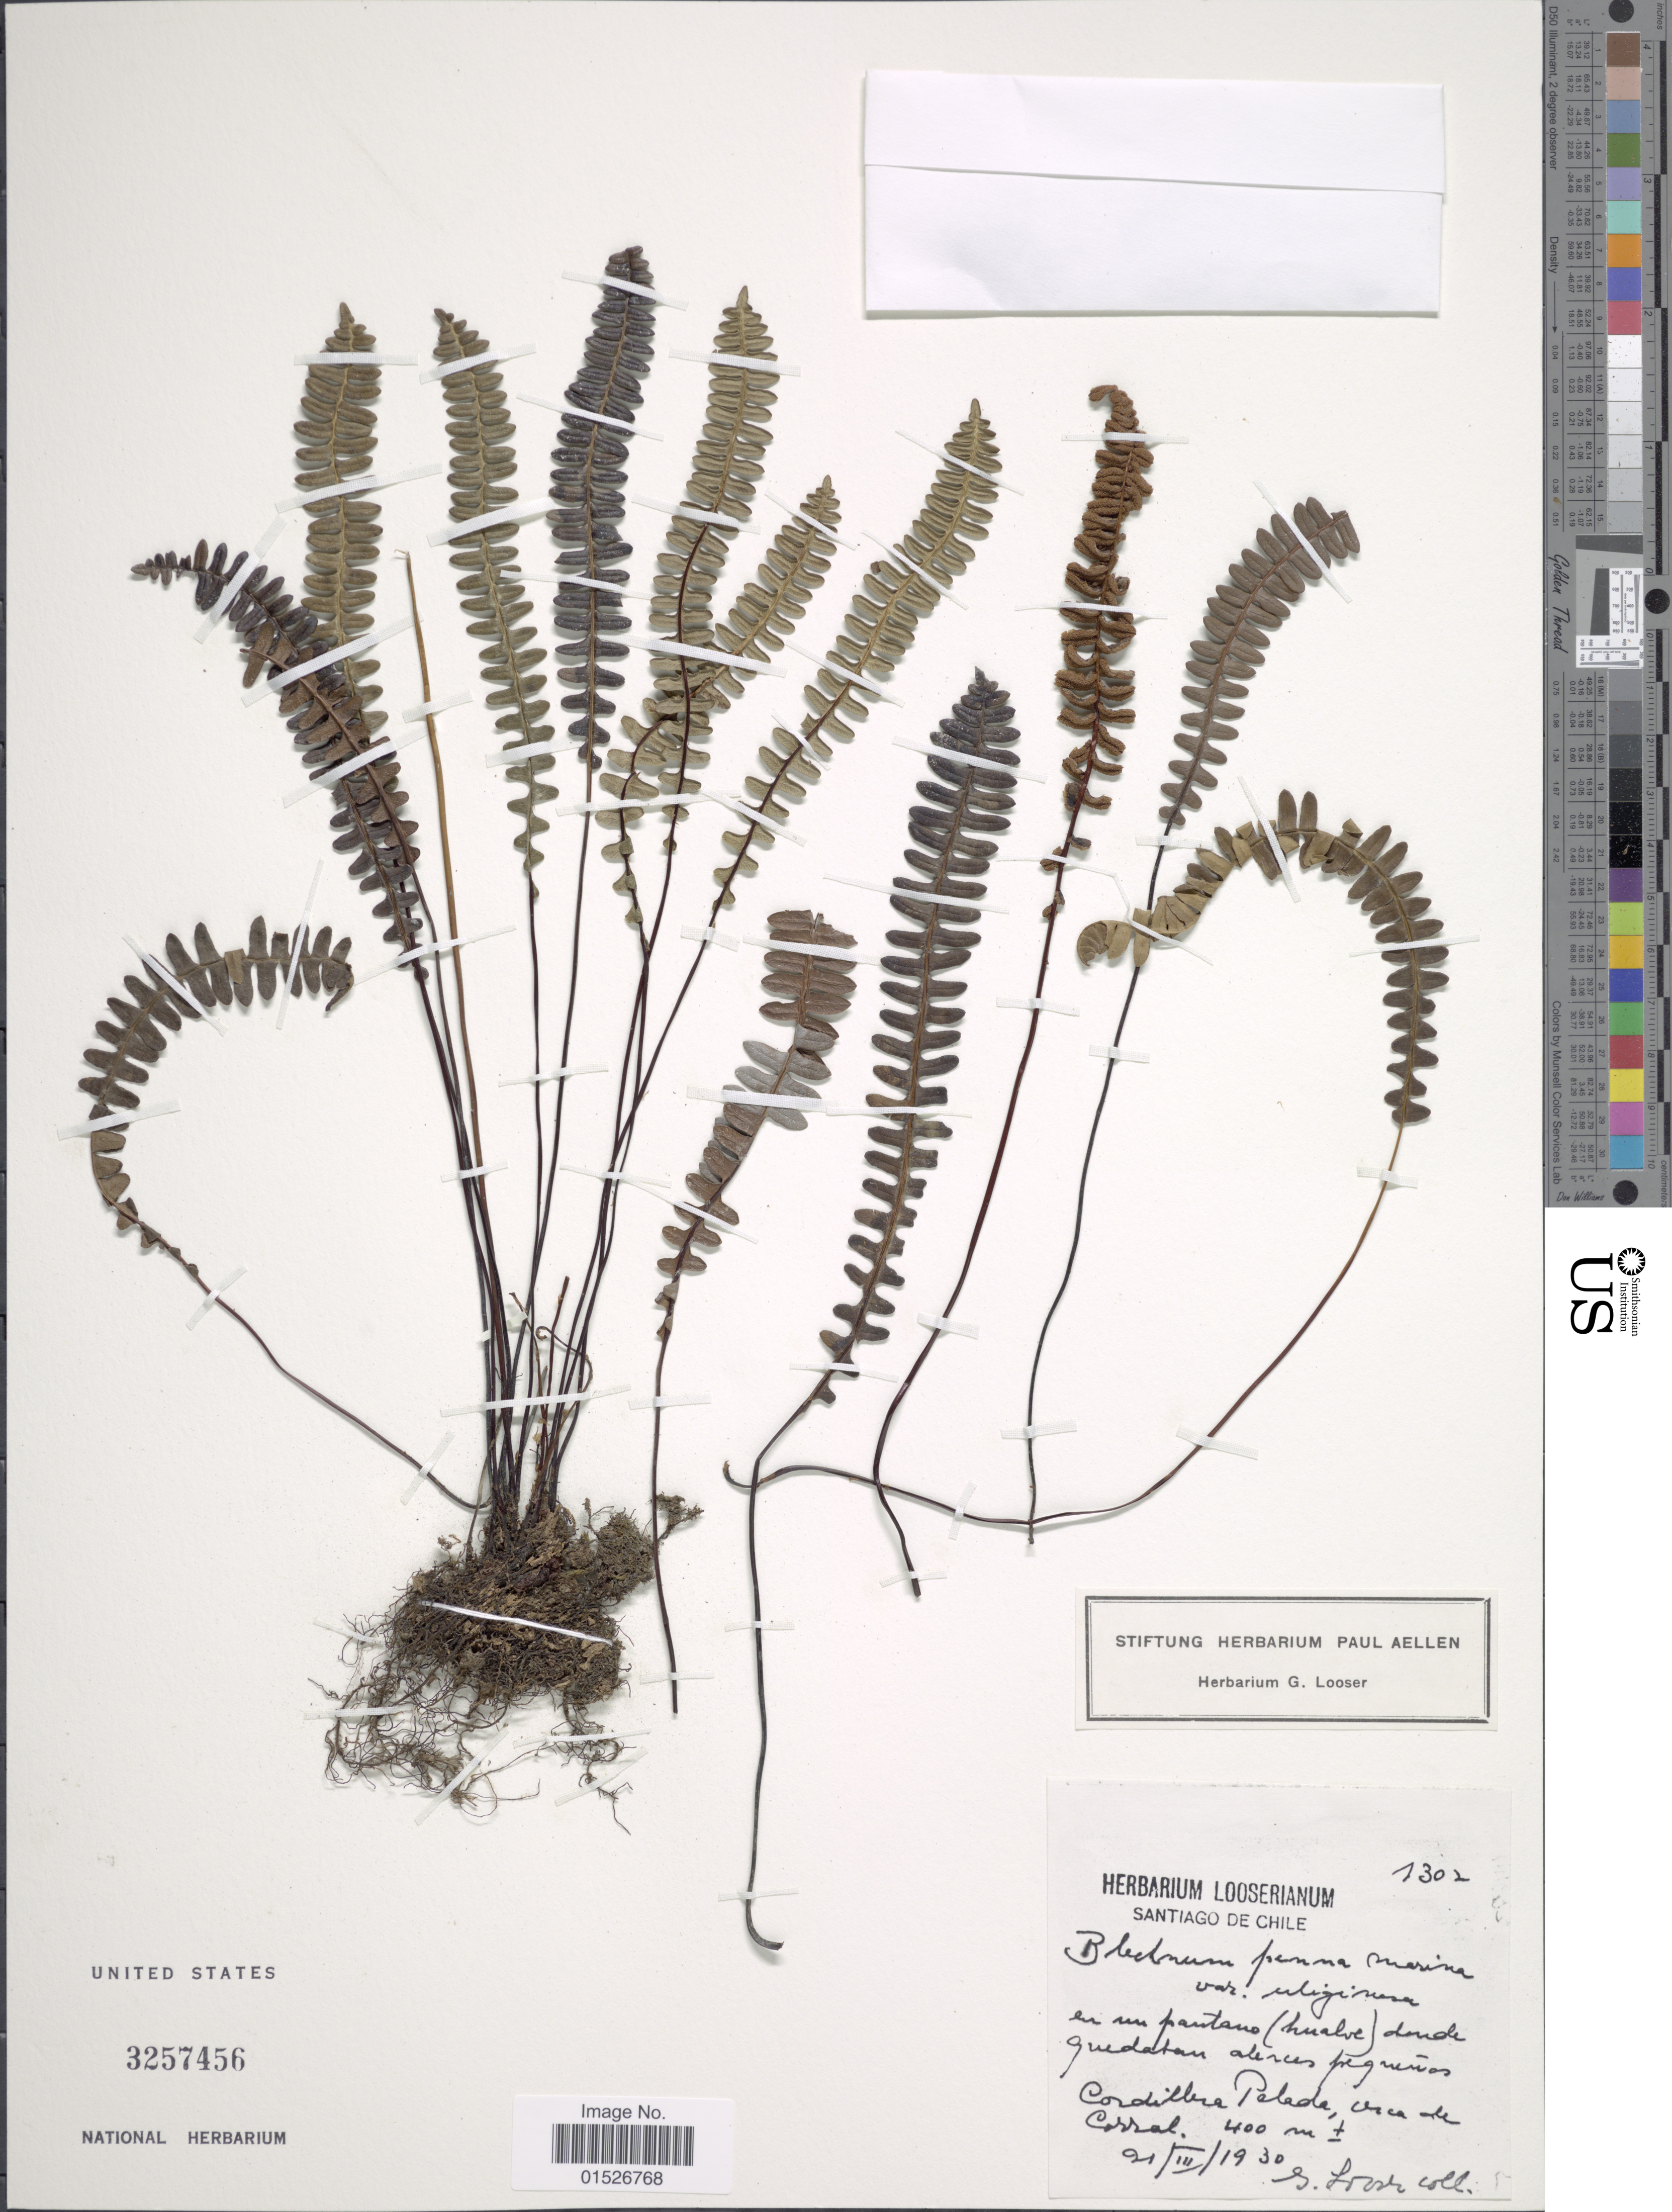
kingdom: Plantae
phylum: Tracheophyta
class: Polypodiopsida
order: Polypodiales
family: Blechnaceae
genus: Blechnum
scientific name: Blechnum penna-marina subsp. penna-marina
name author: (Poir.) Kuhn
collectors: S. Horr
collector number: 1302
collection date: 1930-03-21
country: Chile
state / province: Los Lagos (X)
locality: Cordillera Paleda, cerca de Corral.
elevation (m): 400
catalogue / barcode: US 3257456